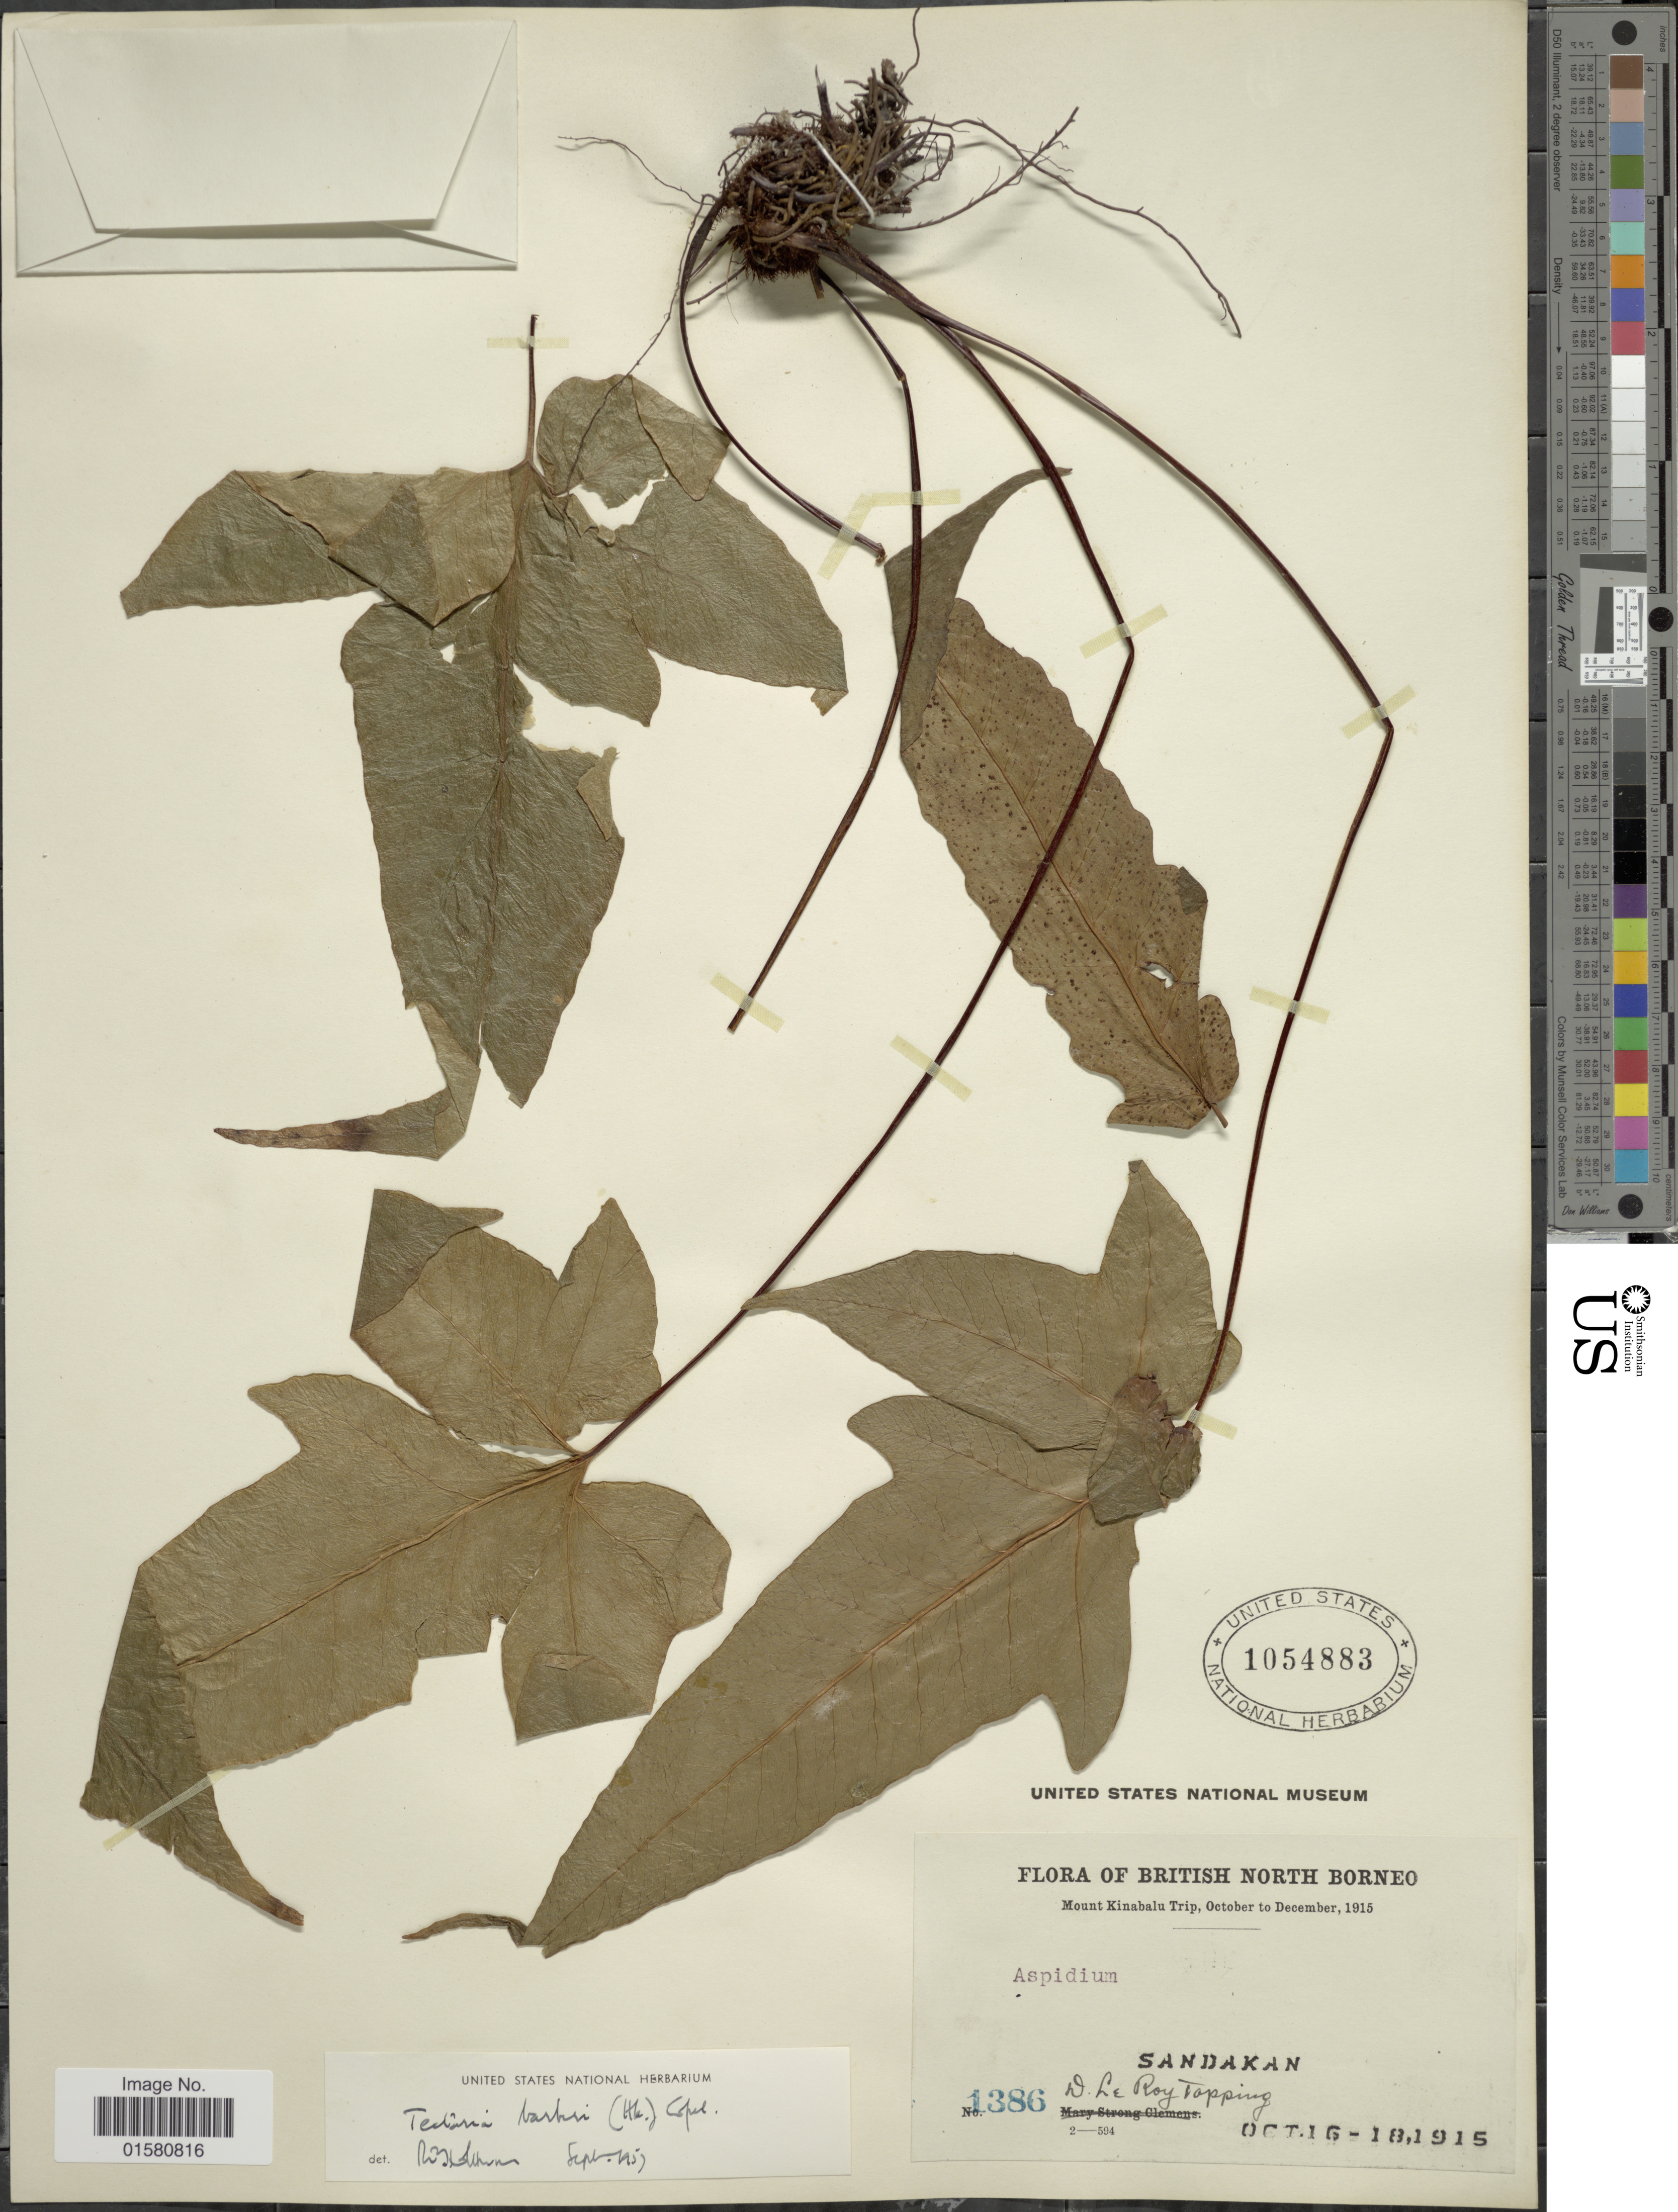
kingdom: Plantae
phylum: Tracheophyta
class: Polypodiopsida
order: Polypodiales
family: Tectariaceae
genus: Tectaria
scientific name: Tectaria barberi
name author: (Hook.) Copel.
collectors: D. L. Topping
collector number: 1386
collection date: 1915-10-16/1915-10-18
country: Malaysia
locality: British North Borneo, Sandakan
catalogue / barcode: US 1054883